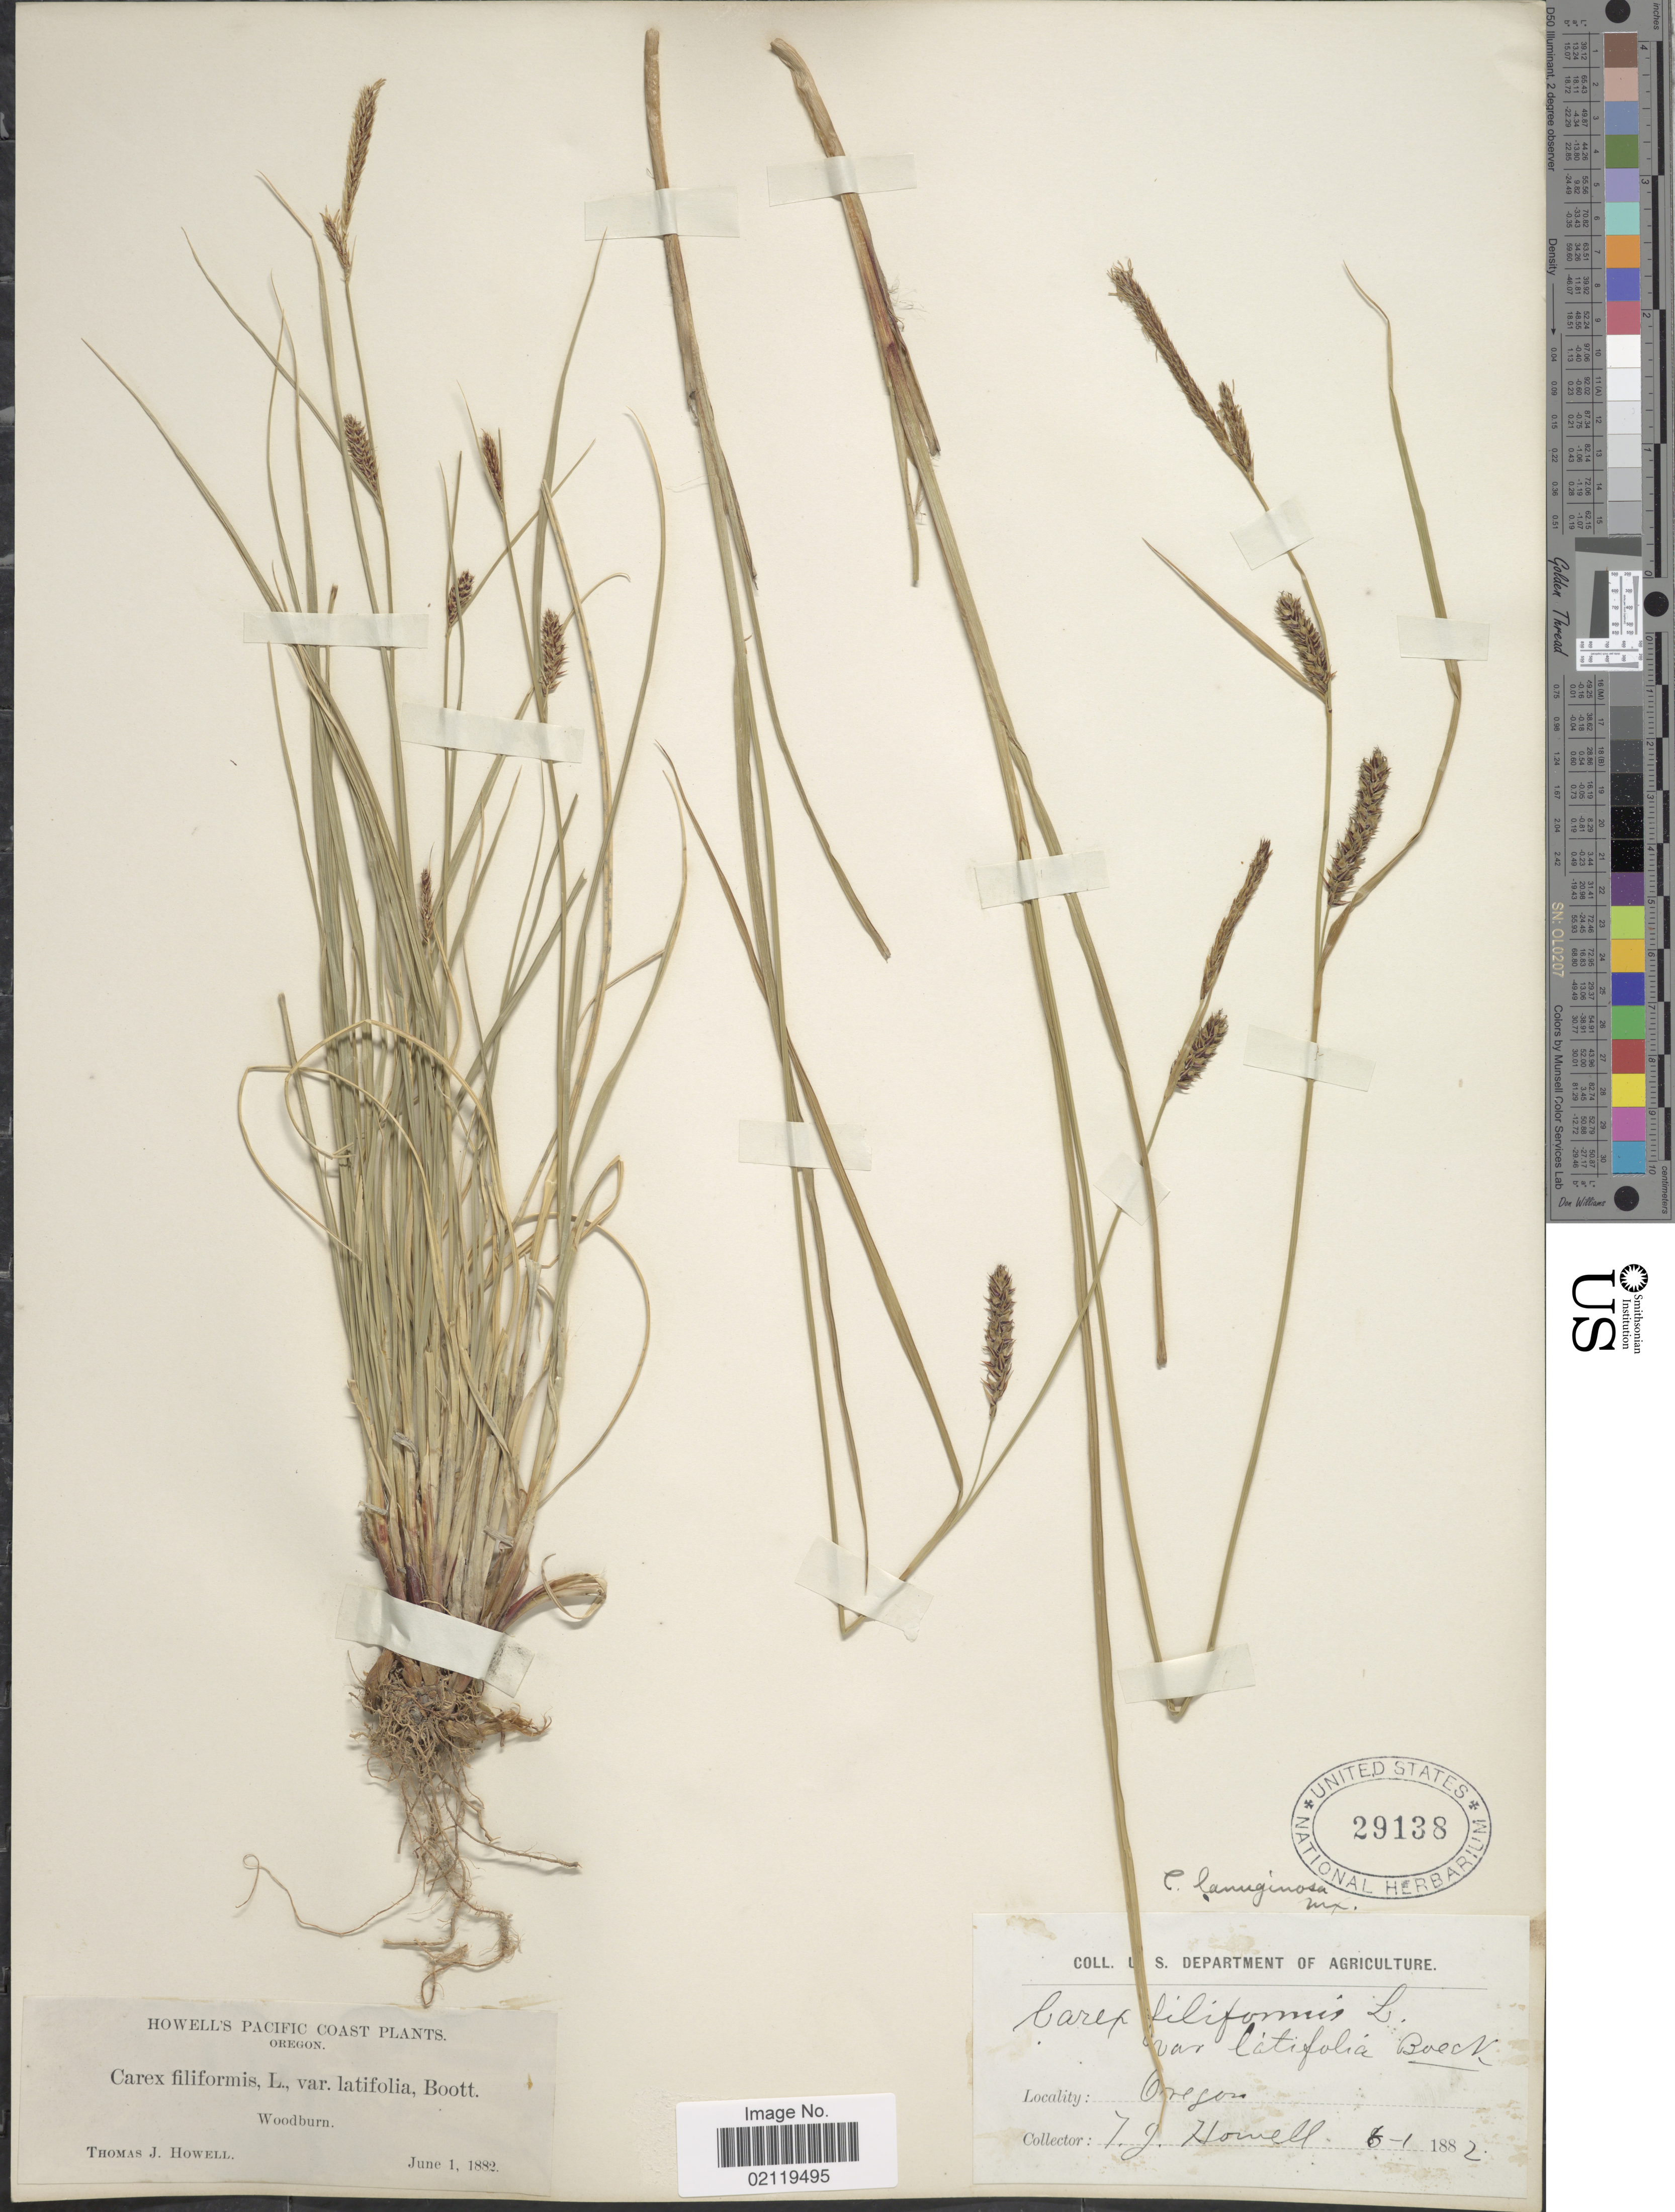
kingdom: Plantae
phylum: Tracheophyta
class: Liliopsida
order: Poales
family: Cyperaceae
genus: Carex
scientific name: Carex pellita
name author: Muhl. ex Willd.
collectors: T. J. Howell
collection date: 1882-06-01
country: United States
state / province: Oregon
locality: Pacific Coast. Woodburn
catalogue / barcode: US 29138